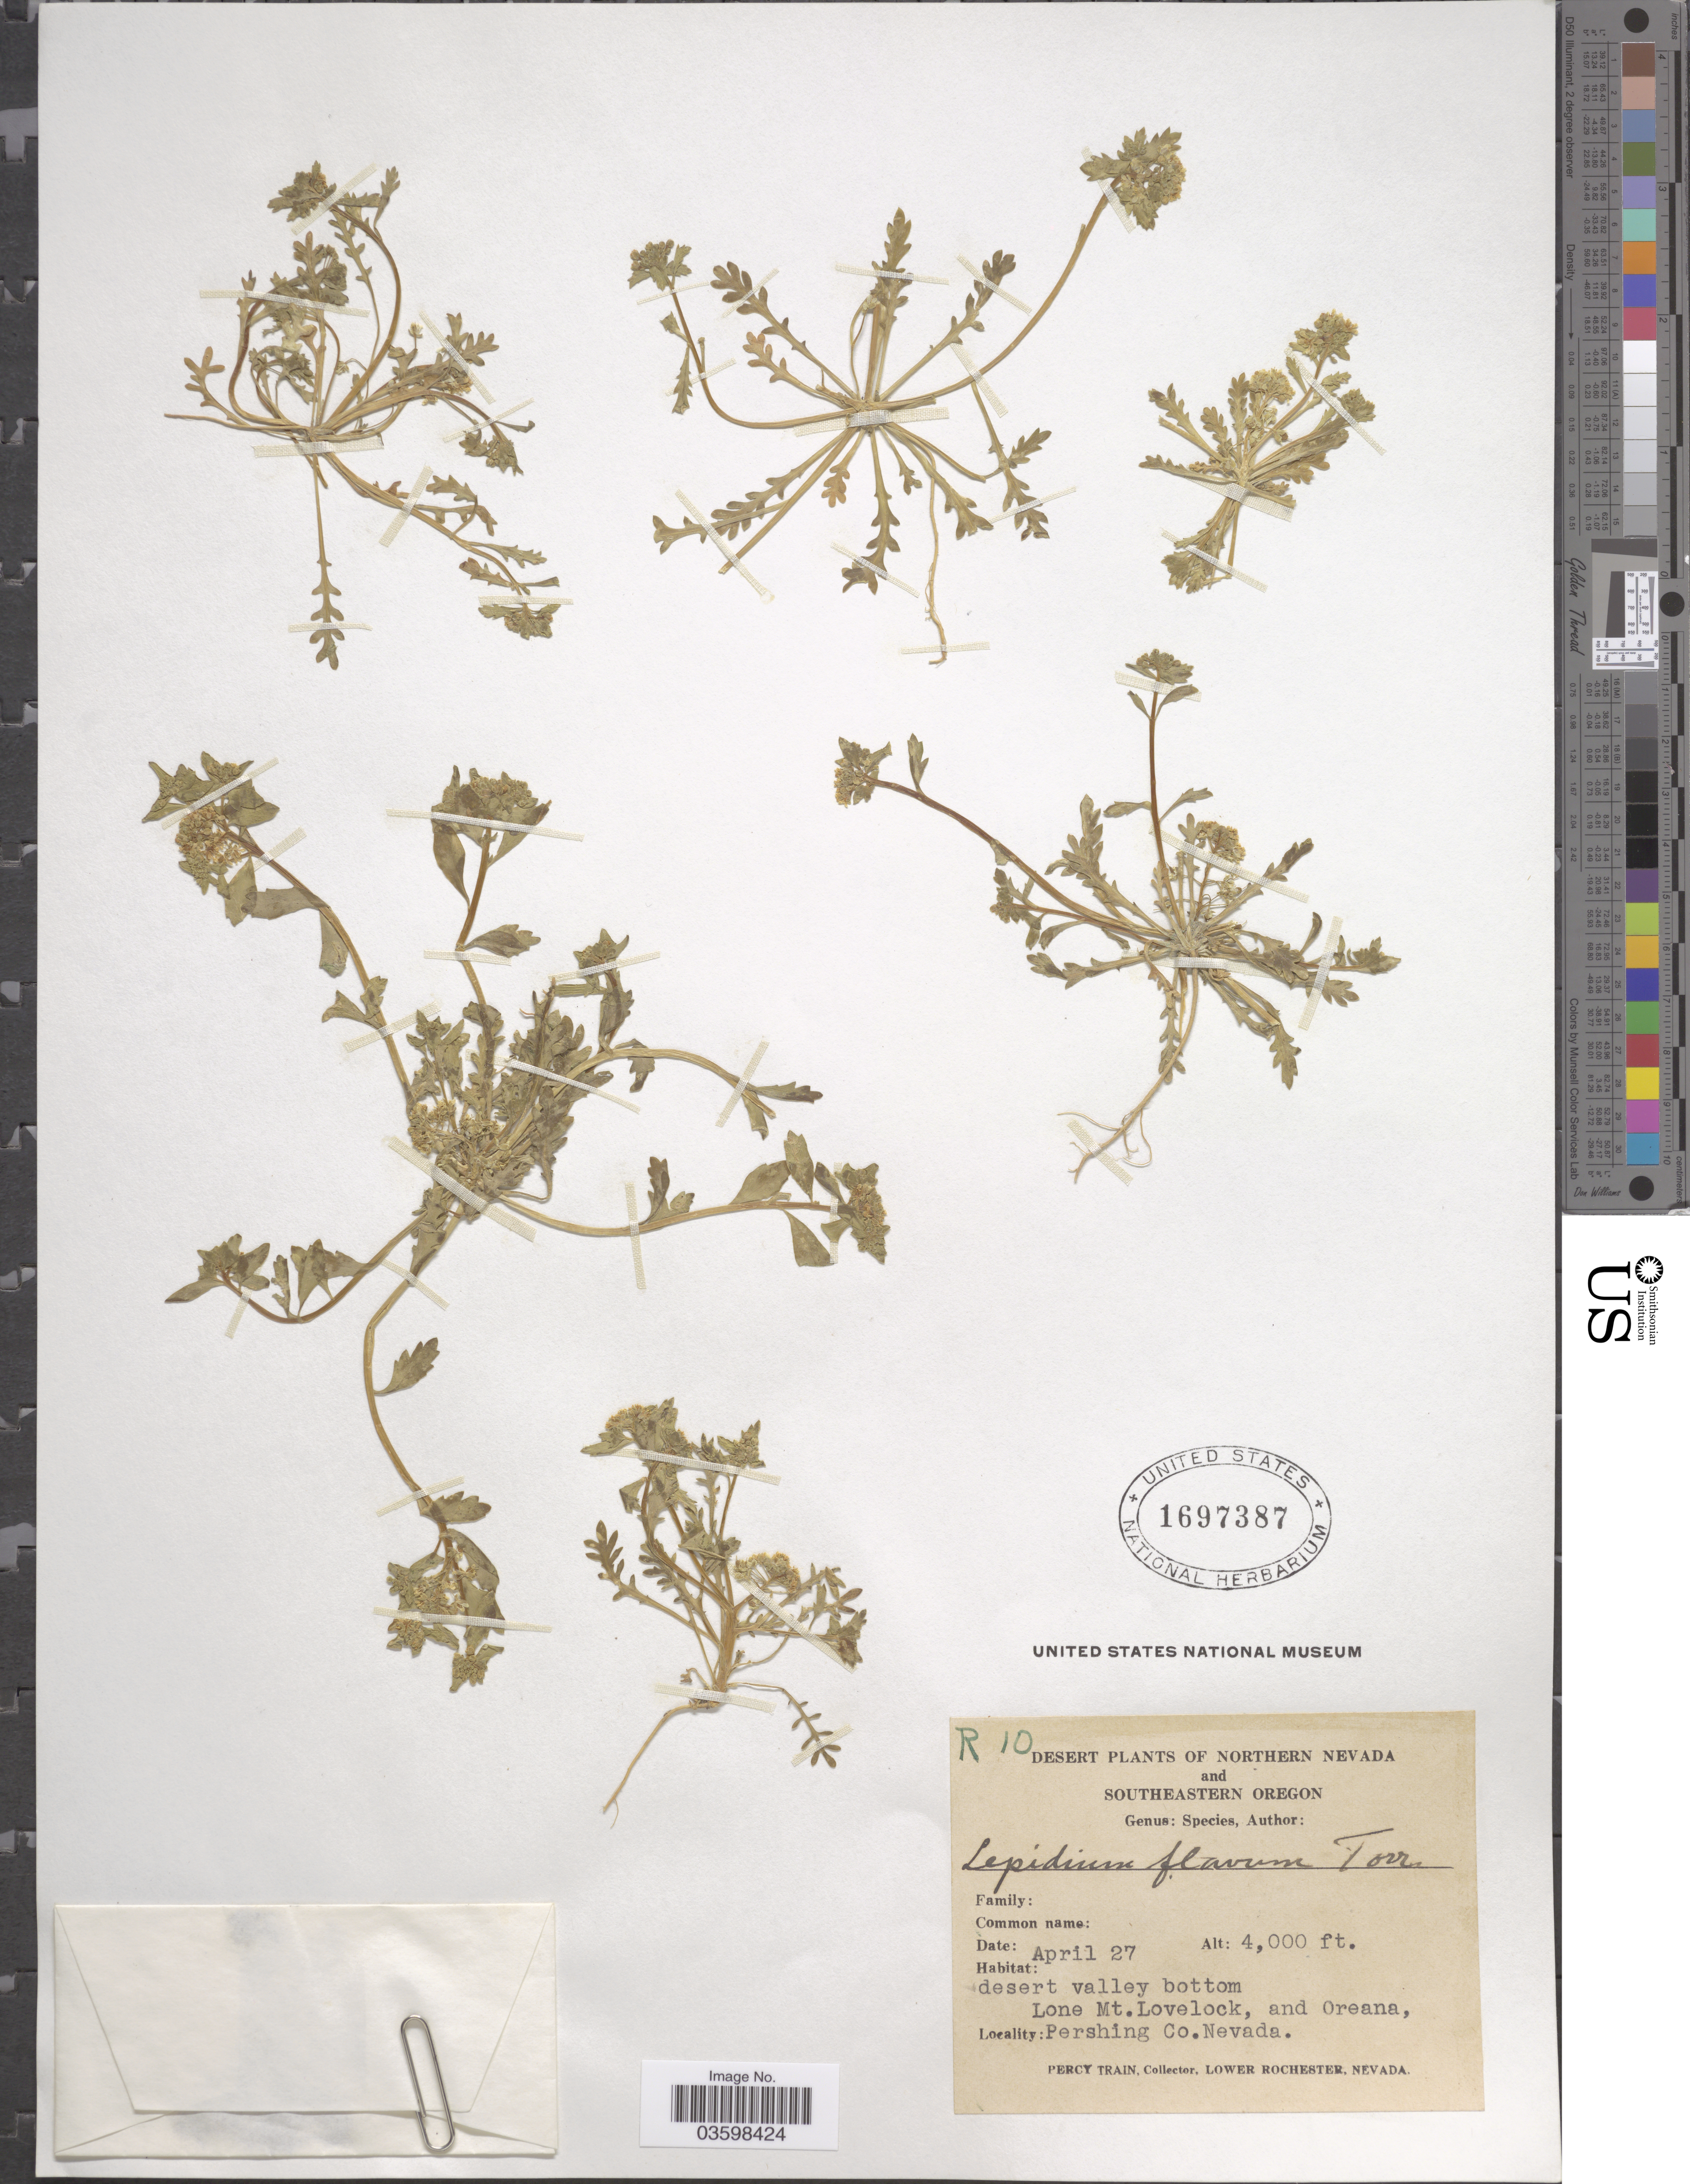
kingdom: Plantae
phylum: Tracheophyta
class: Magnoliopsida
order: Brassicales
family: Brassicaceae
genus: Lepidium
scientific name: Lepidium flavum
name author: Torr.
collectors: P. Train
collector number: R10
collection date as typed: Transcribed d/m/y: /4/27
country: United States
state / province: Nevada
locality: Northern Nevada. Lone Mt. Lovelock, and Oreana, Pershing Co.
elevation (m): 1219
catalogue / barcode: US 1697387